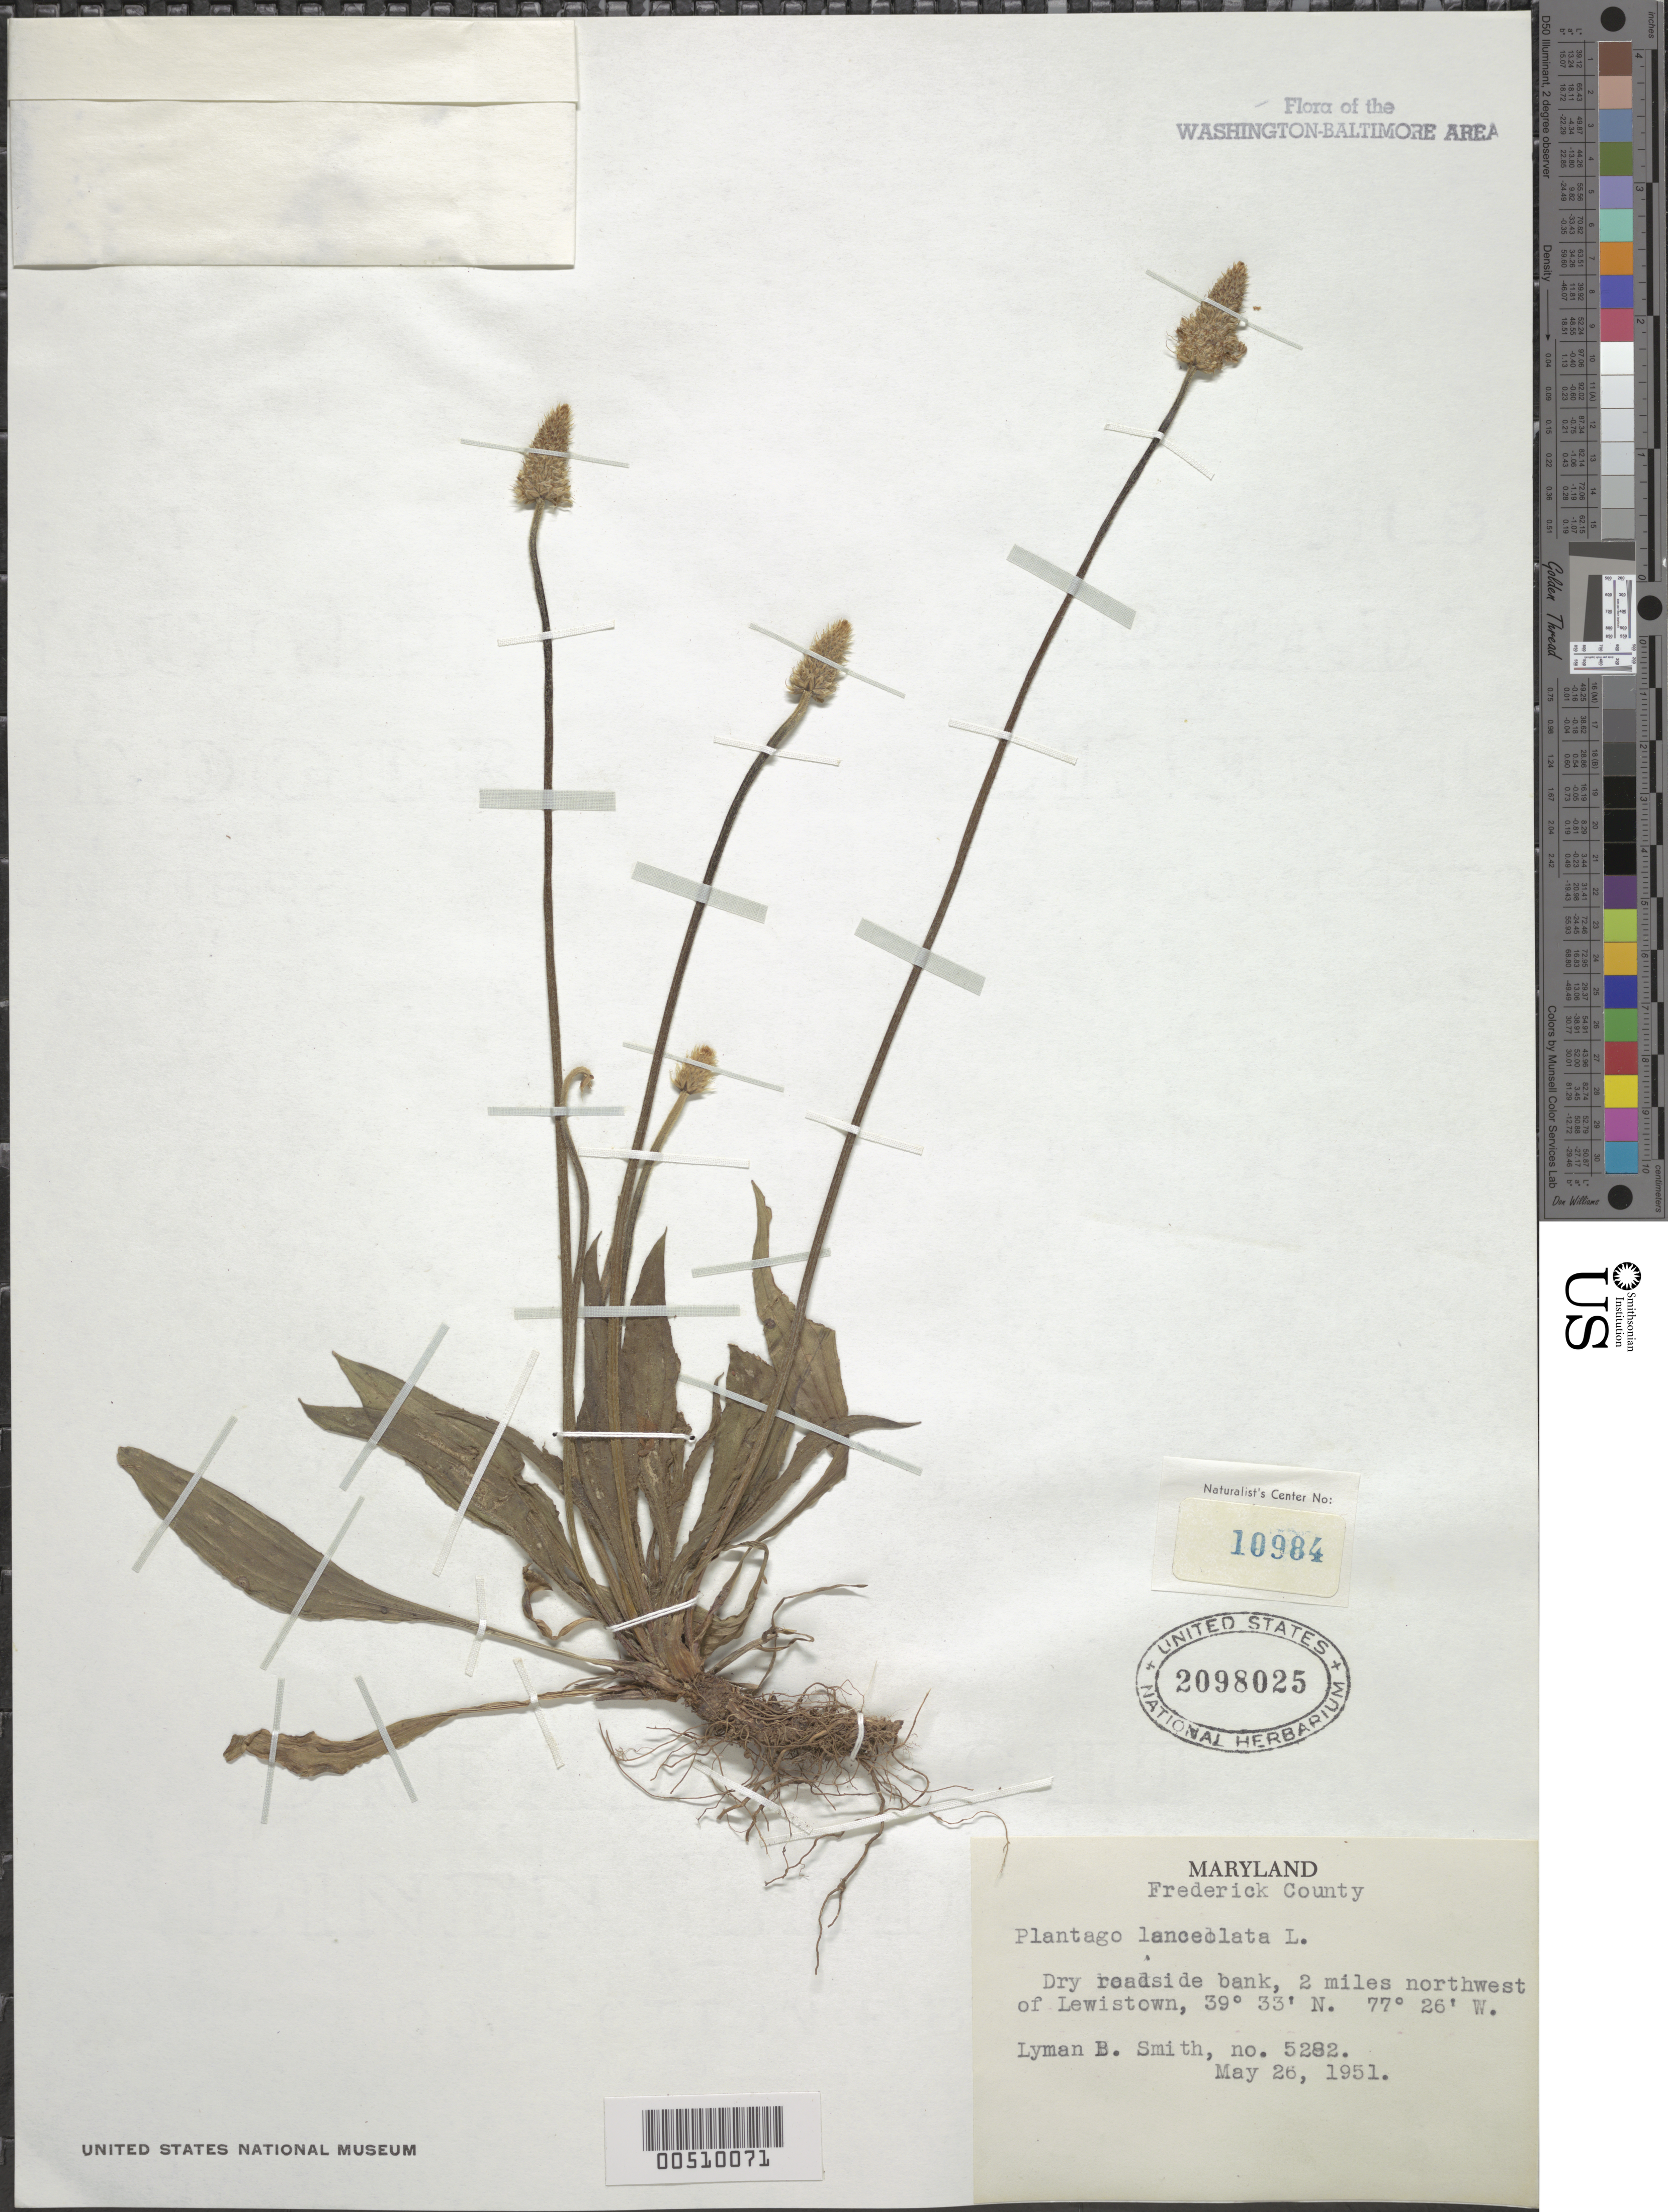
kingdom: Plantae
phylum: Tracheophyta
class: Magnoliopsida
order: Lamiales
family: Plantaginaceae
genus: Plantago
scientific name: Plantago lanceolata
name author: L.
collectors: L. Smith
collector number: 5282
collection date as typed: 26 May 1951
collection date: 1951-05-26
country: United States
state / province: Maryland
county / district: Frederick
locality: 2 mi. NW of Lewistown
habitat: Dry roadside bank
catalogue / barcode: US 2098025